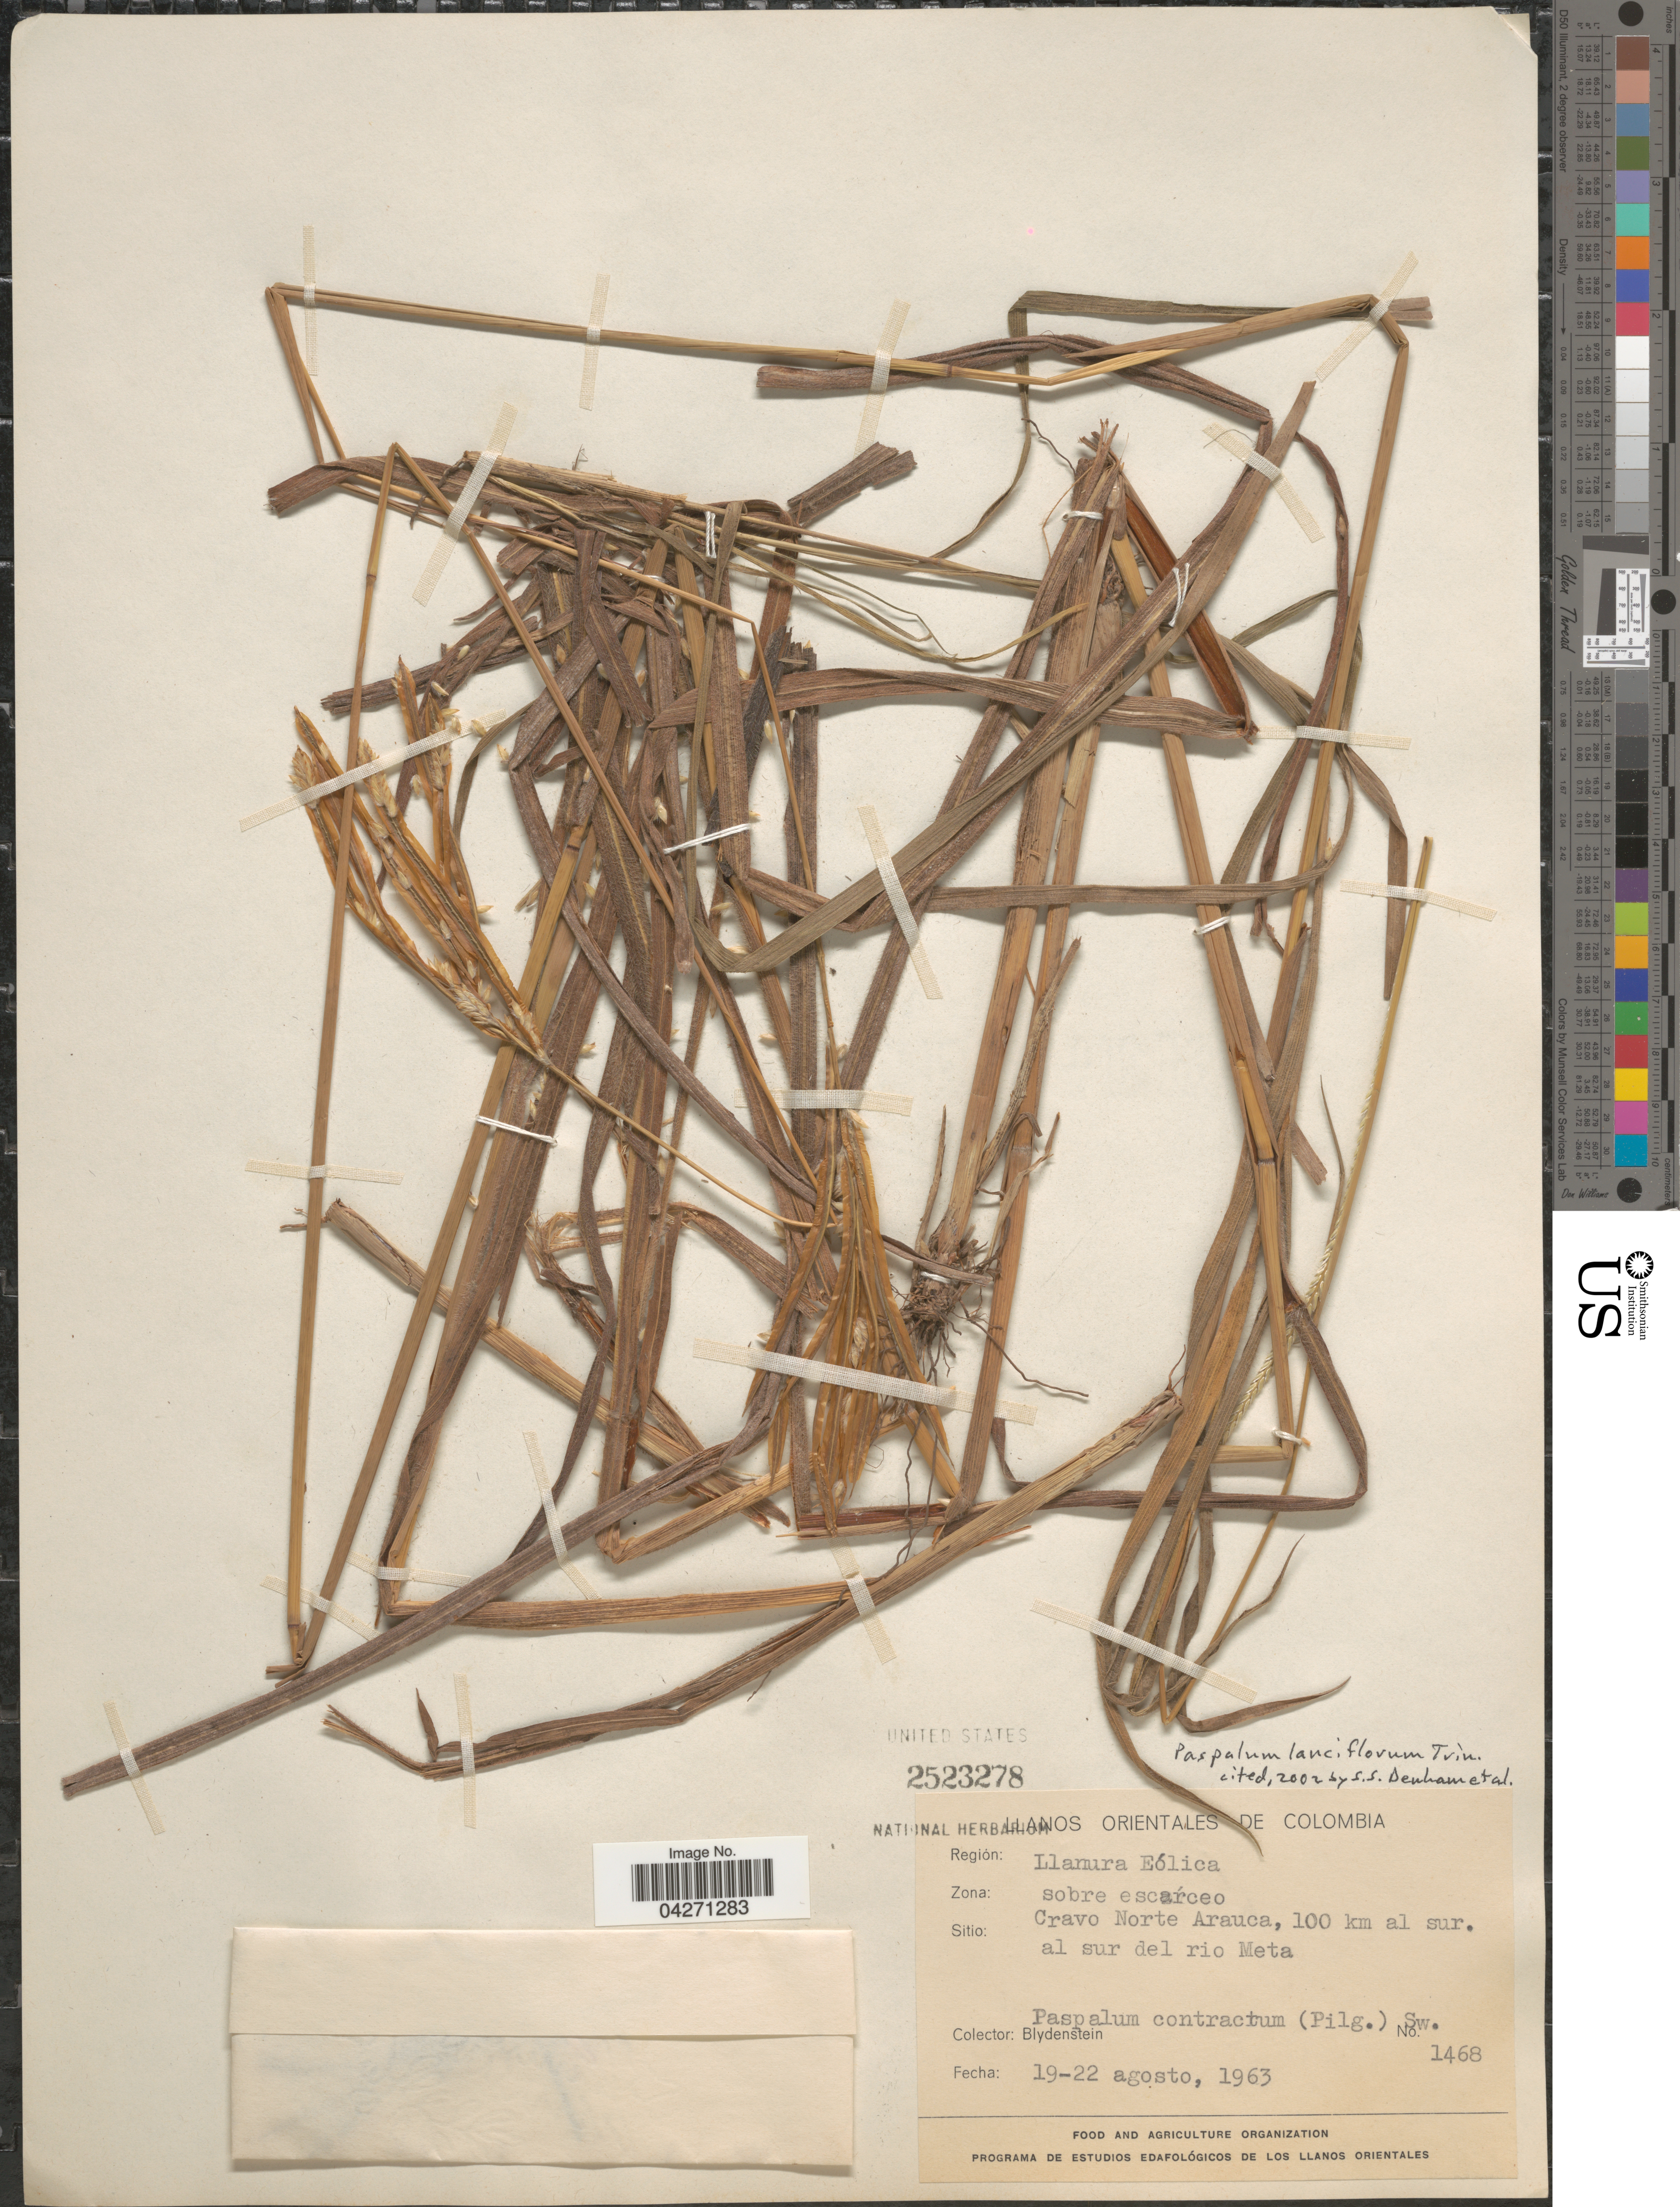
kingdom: Plantae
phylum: Tracheophyta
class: Liliopsida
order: Poales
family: Poaceae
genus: Paspalum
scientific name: Paspalum lanciflorum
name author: Trin.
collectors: Blydenstein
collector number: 1468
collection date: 1963-08-19/1963-08-22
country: Colombia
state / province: Arauca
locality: Llanos Orientales de Colombia. Región: Llanura Eólica. Zona: sobre escaŕceo. Sitio: Cravo Norte Arauca, 100 km al sur. al sur del rio Meta.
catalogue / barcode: US 2523278